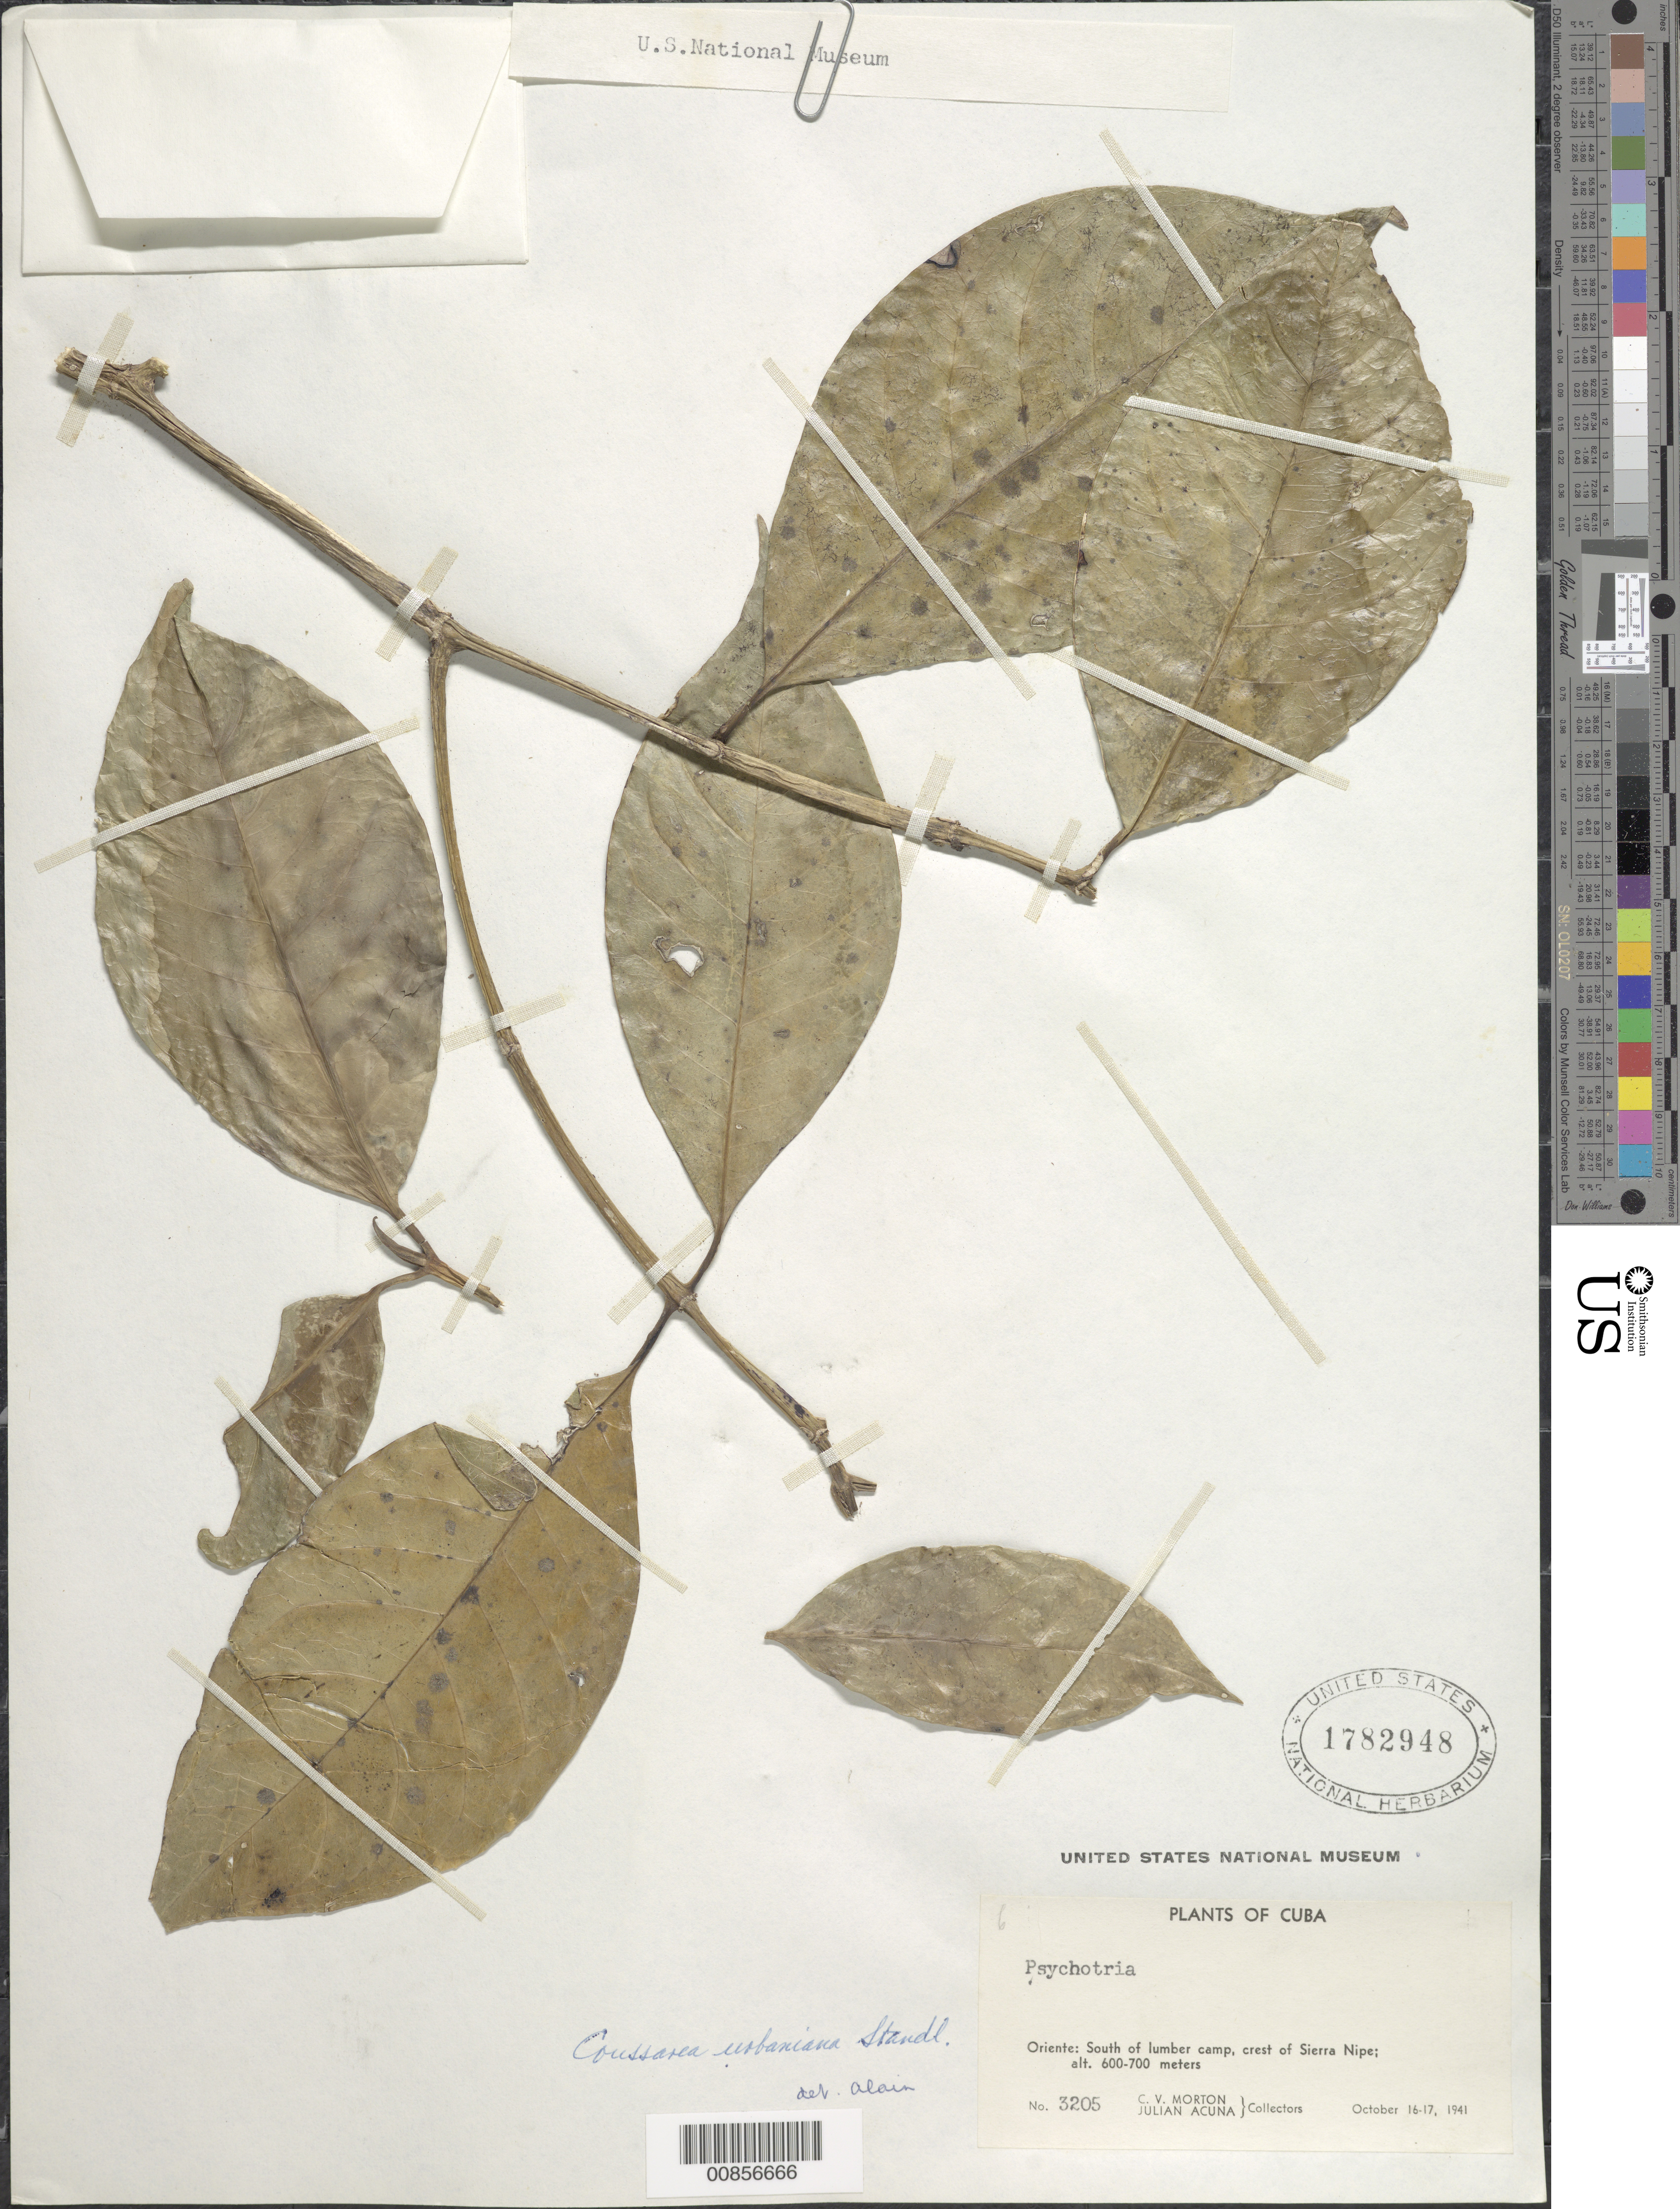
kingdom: Plantae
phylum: Tracheophyta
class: Magnoliopsida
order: Gentianales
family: Rubiaceae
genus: Coussarea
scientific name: Coussarea urbaniana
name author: Standl.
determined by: Liogier, Alain H.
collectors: C. V. Morton & J. Acuña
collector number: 3205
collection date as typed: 16 Oct 1941 to 17 Oct 1941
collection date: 1941-10-16/1941-10-17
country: Cuba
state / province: Oriente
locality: South of lumber camp, crest of Sierra Nipe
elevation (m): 600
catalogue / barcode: US 1782948